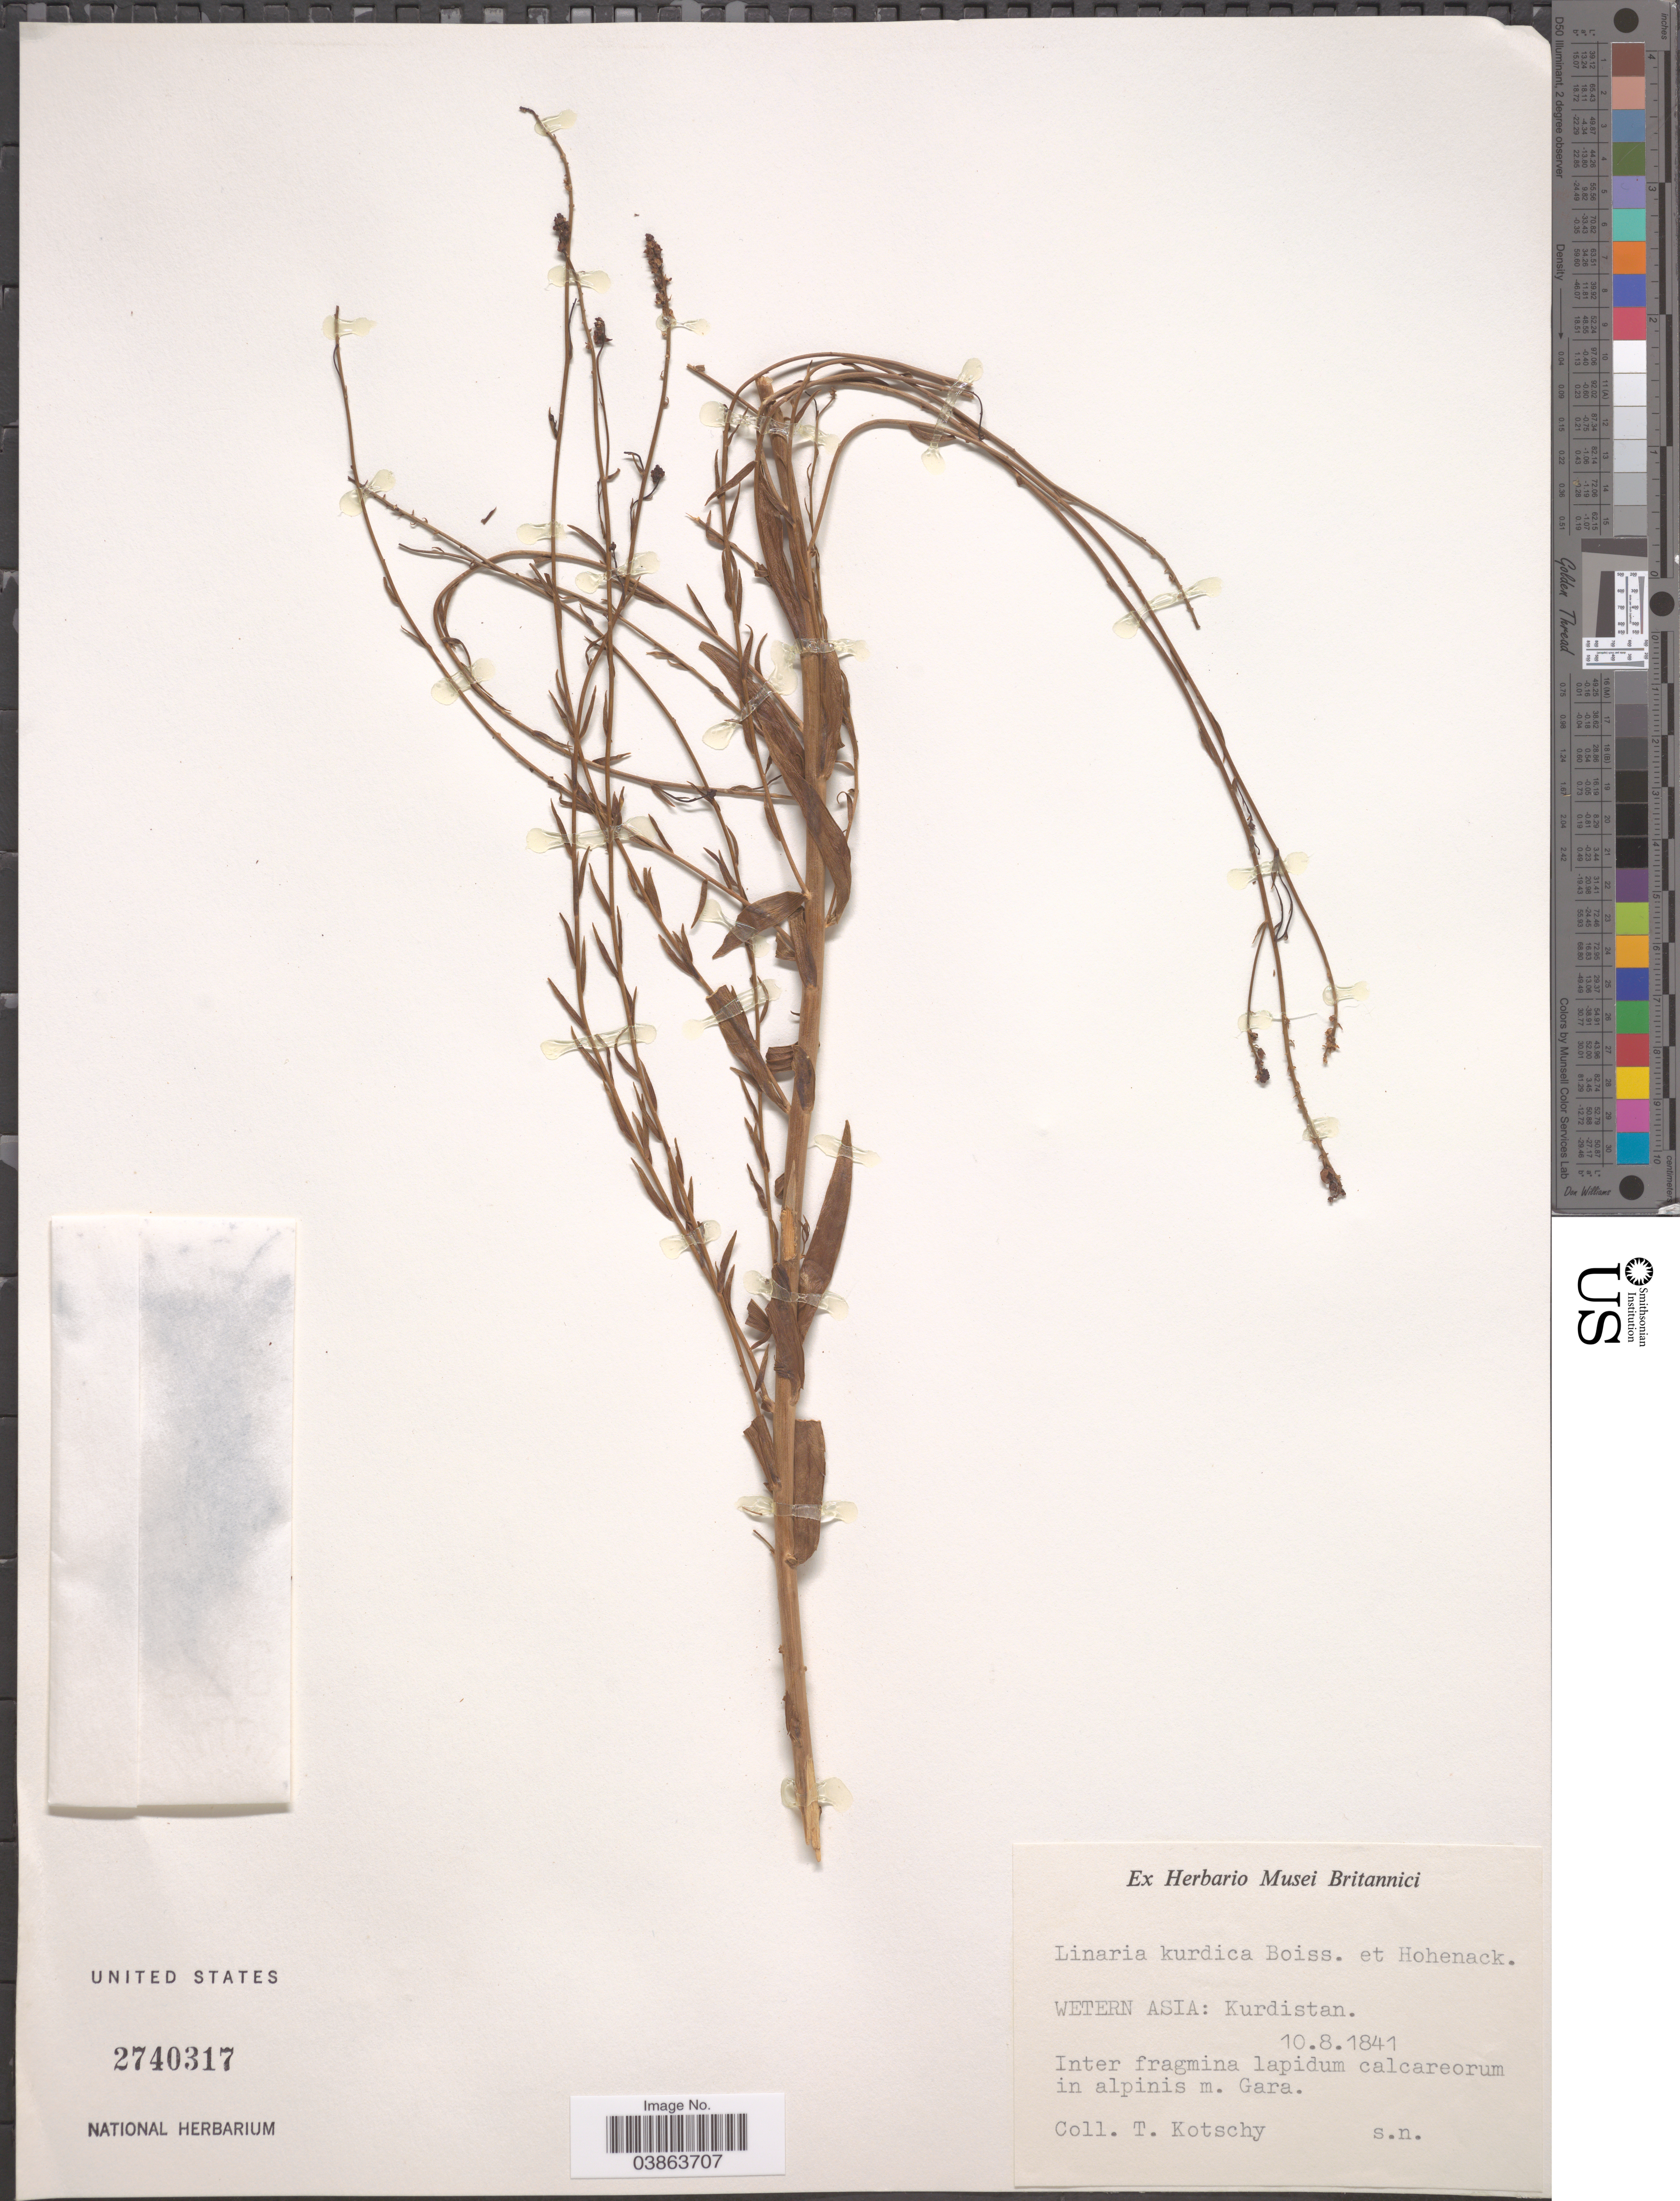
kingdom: Plantae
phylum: Tracheophyta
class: Magnoliopsida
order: Lamiales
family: Plantaginaceae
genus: Linaria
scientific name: Linaria kurdica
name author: Boiss. & Hohen.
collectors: T. Kotschy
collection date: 1841-08-10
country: Iran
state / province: Kurdistan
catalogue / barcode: US 2740317